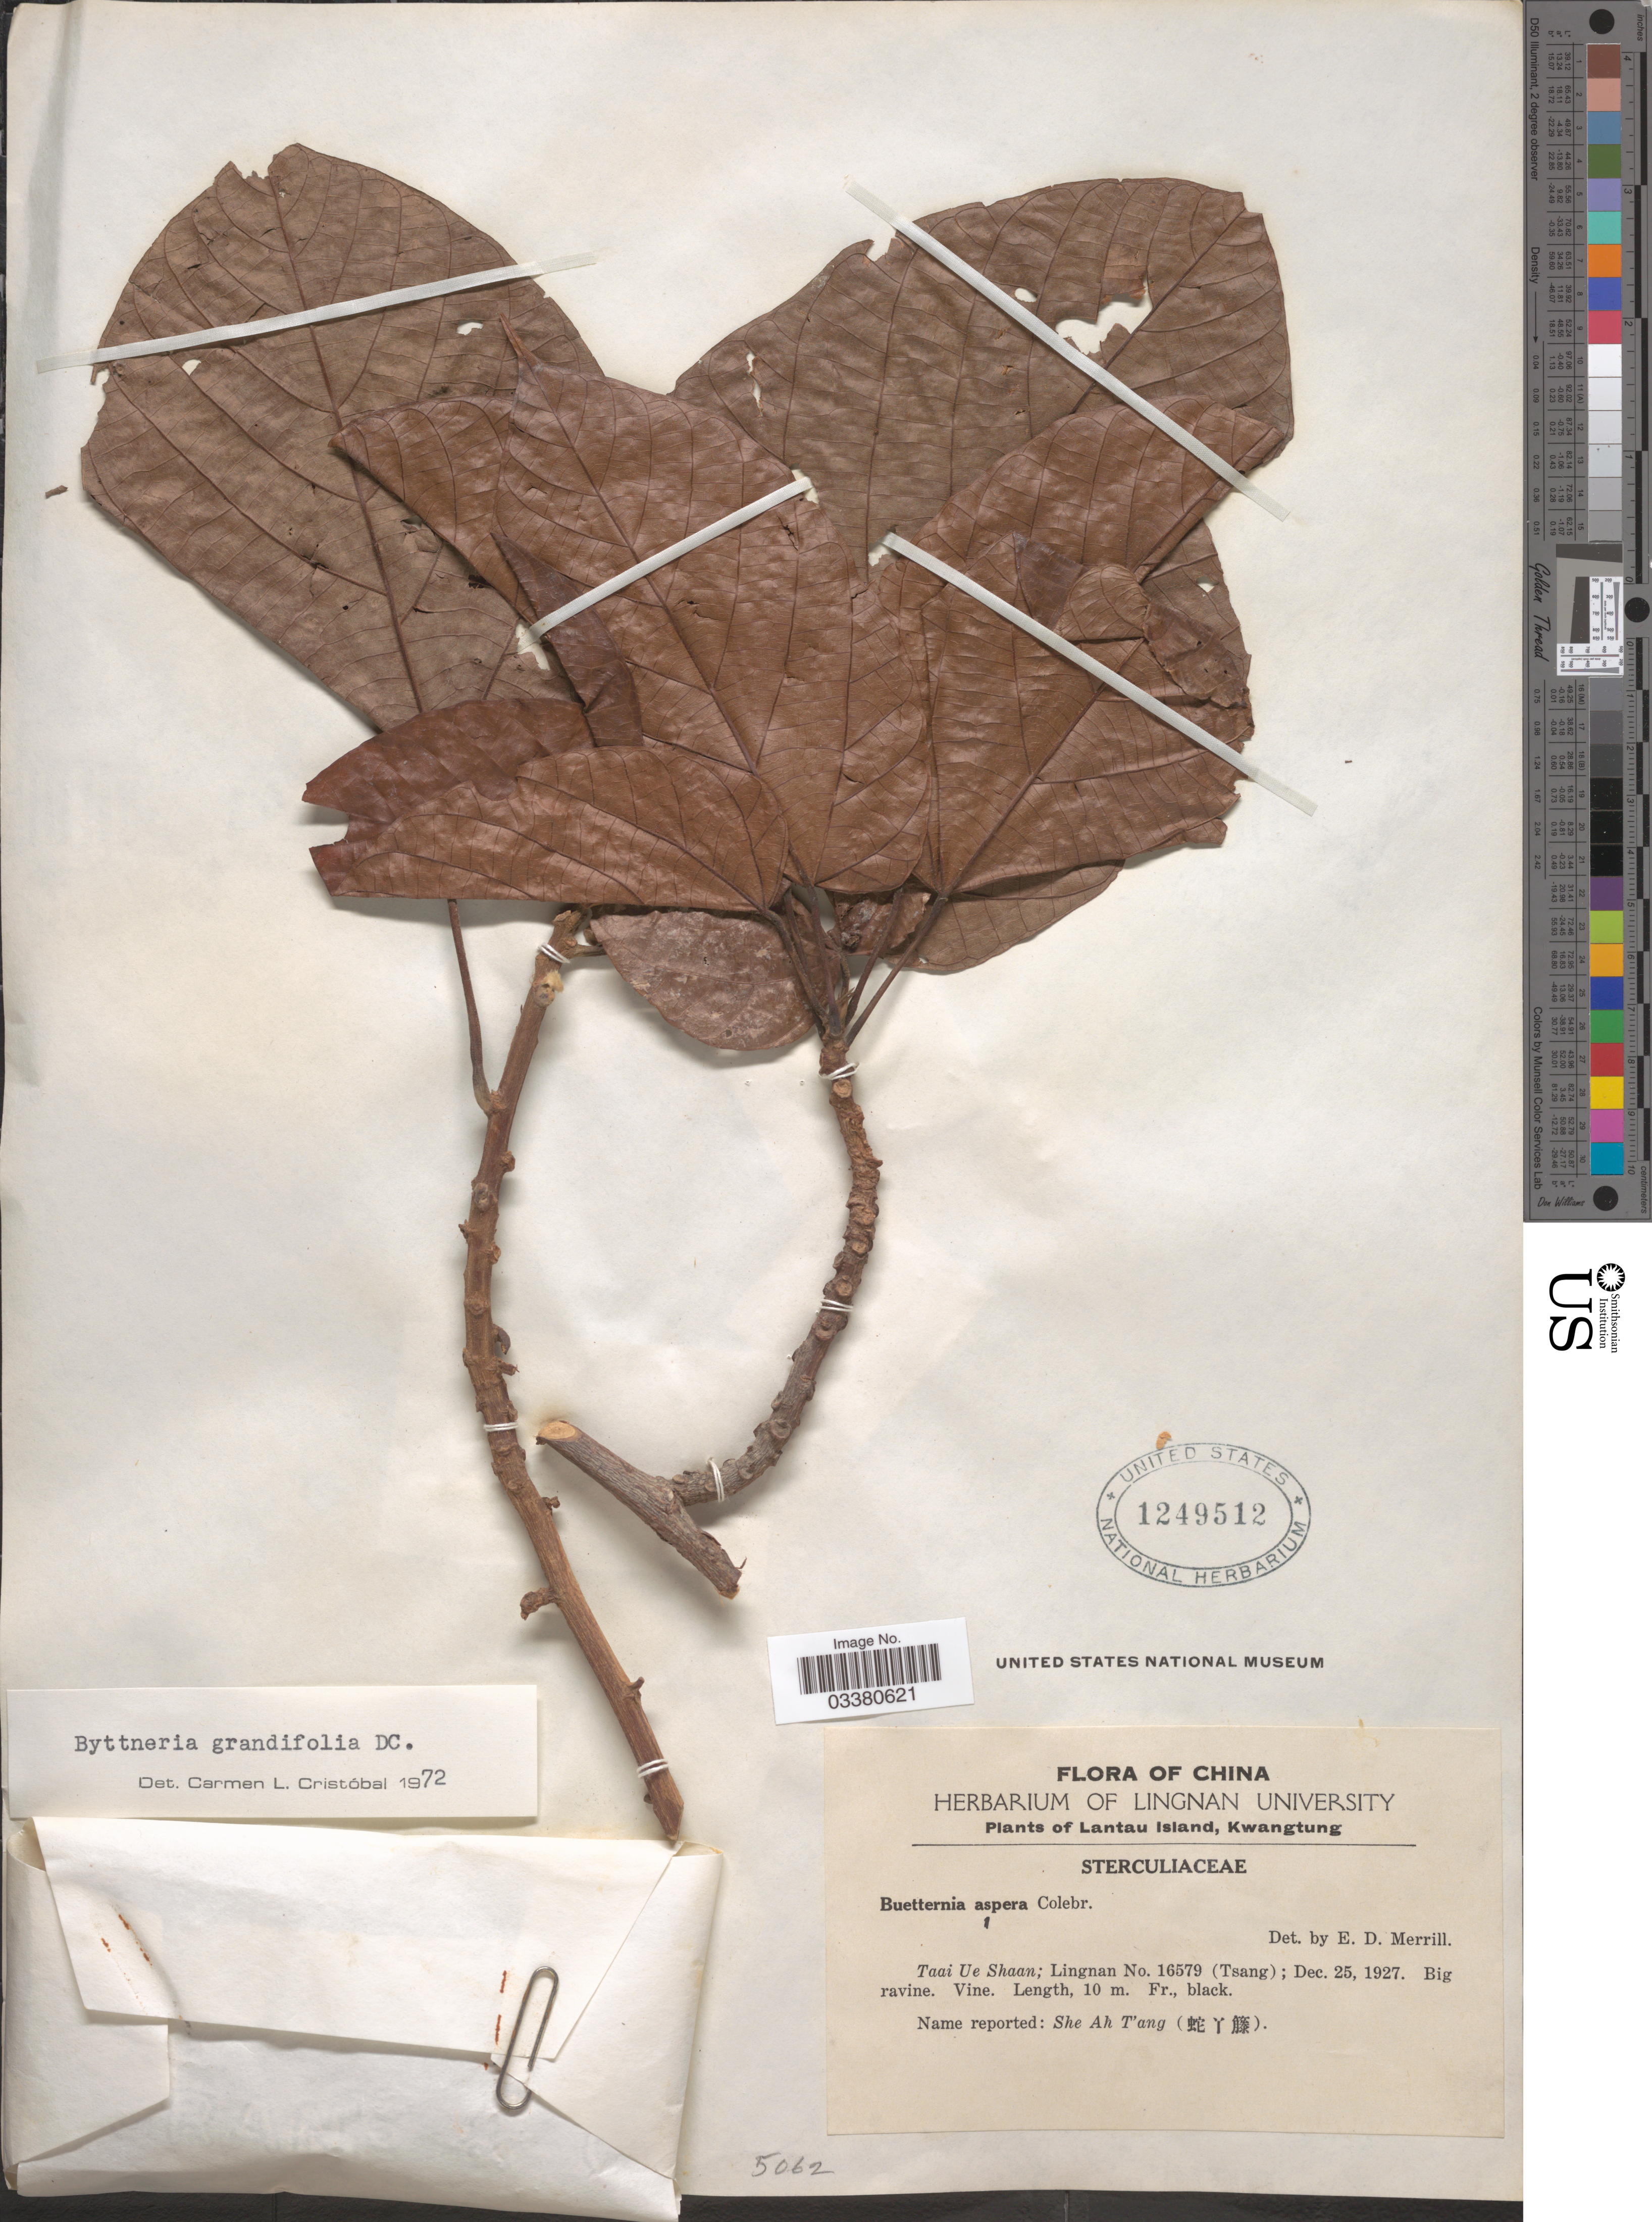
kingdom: Plantae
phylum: Tracheophyta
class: Magnoliopsida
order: Malvales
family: Malvaceae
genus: Byttneria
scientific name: Byttneria grandifolia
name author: DC.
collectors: T. Shaan, Lingnan & -- Tsang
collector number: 16579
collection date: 1927-12-25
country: China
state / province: Guangdong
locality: Lantau Island, Kwangtung. Big ravine.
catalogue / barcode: US 1249512